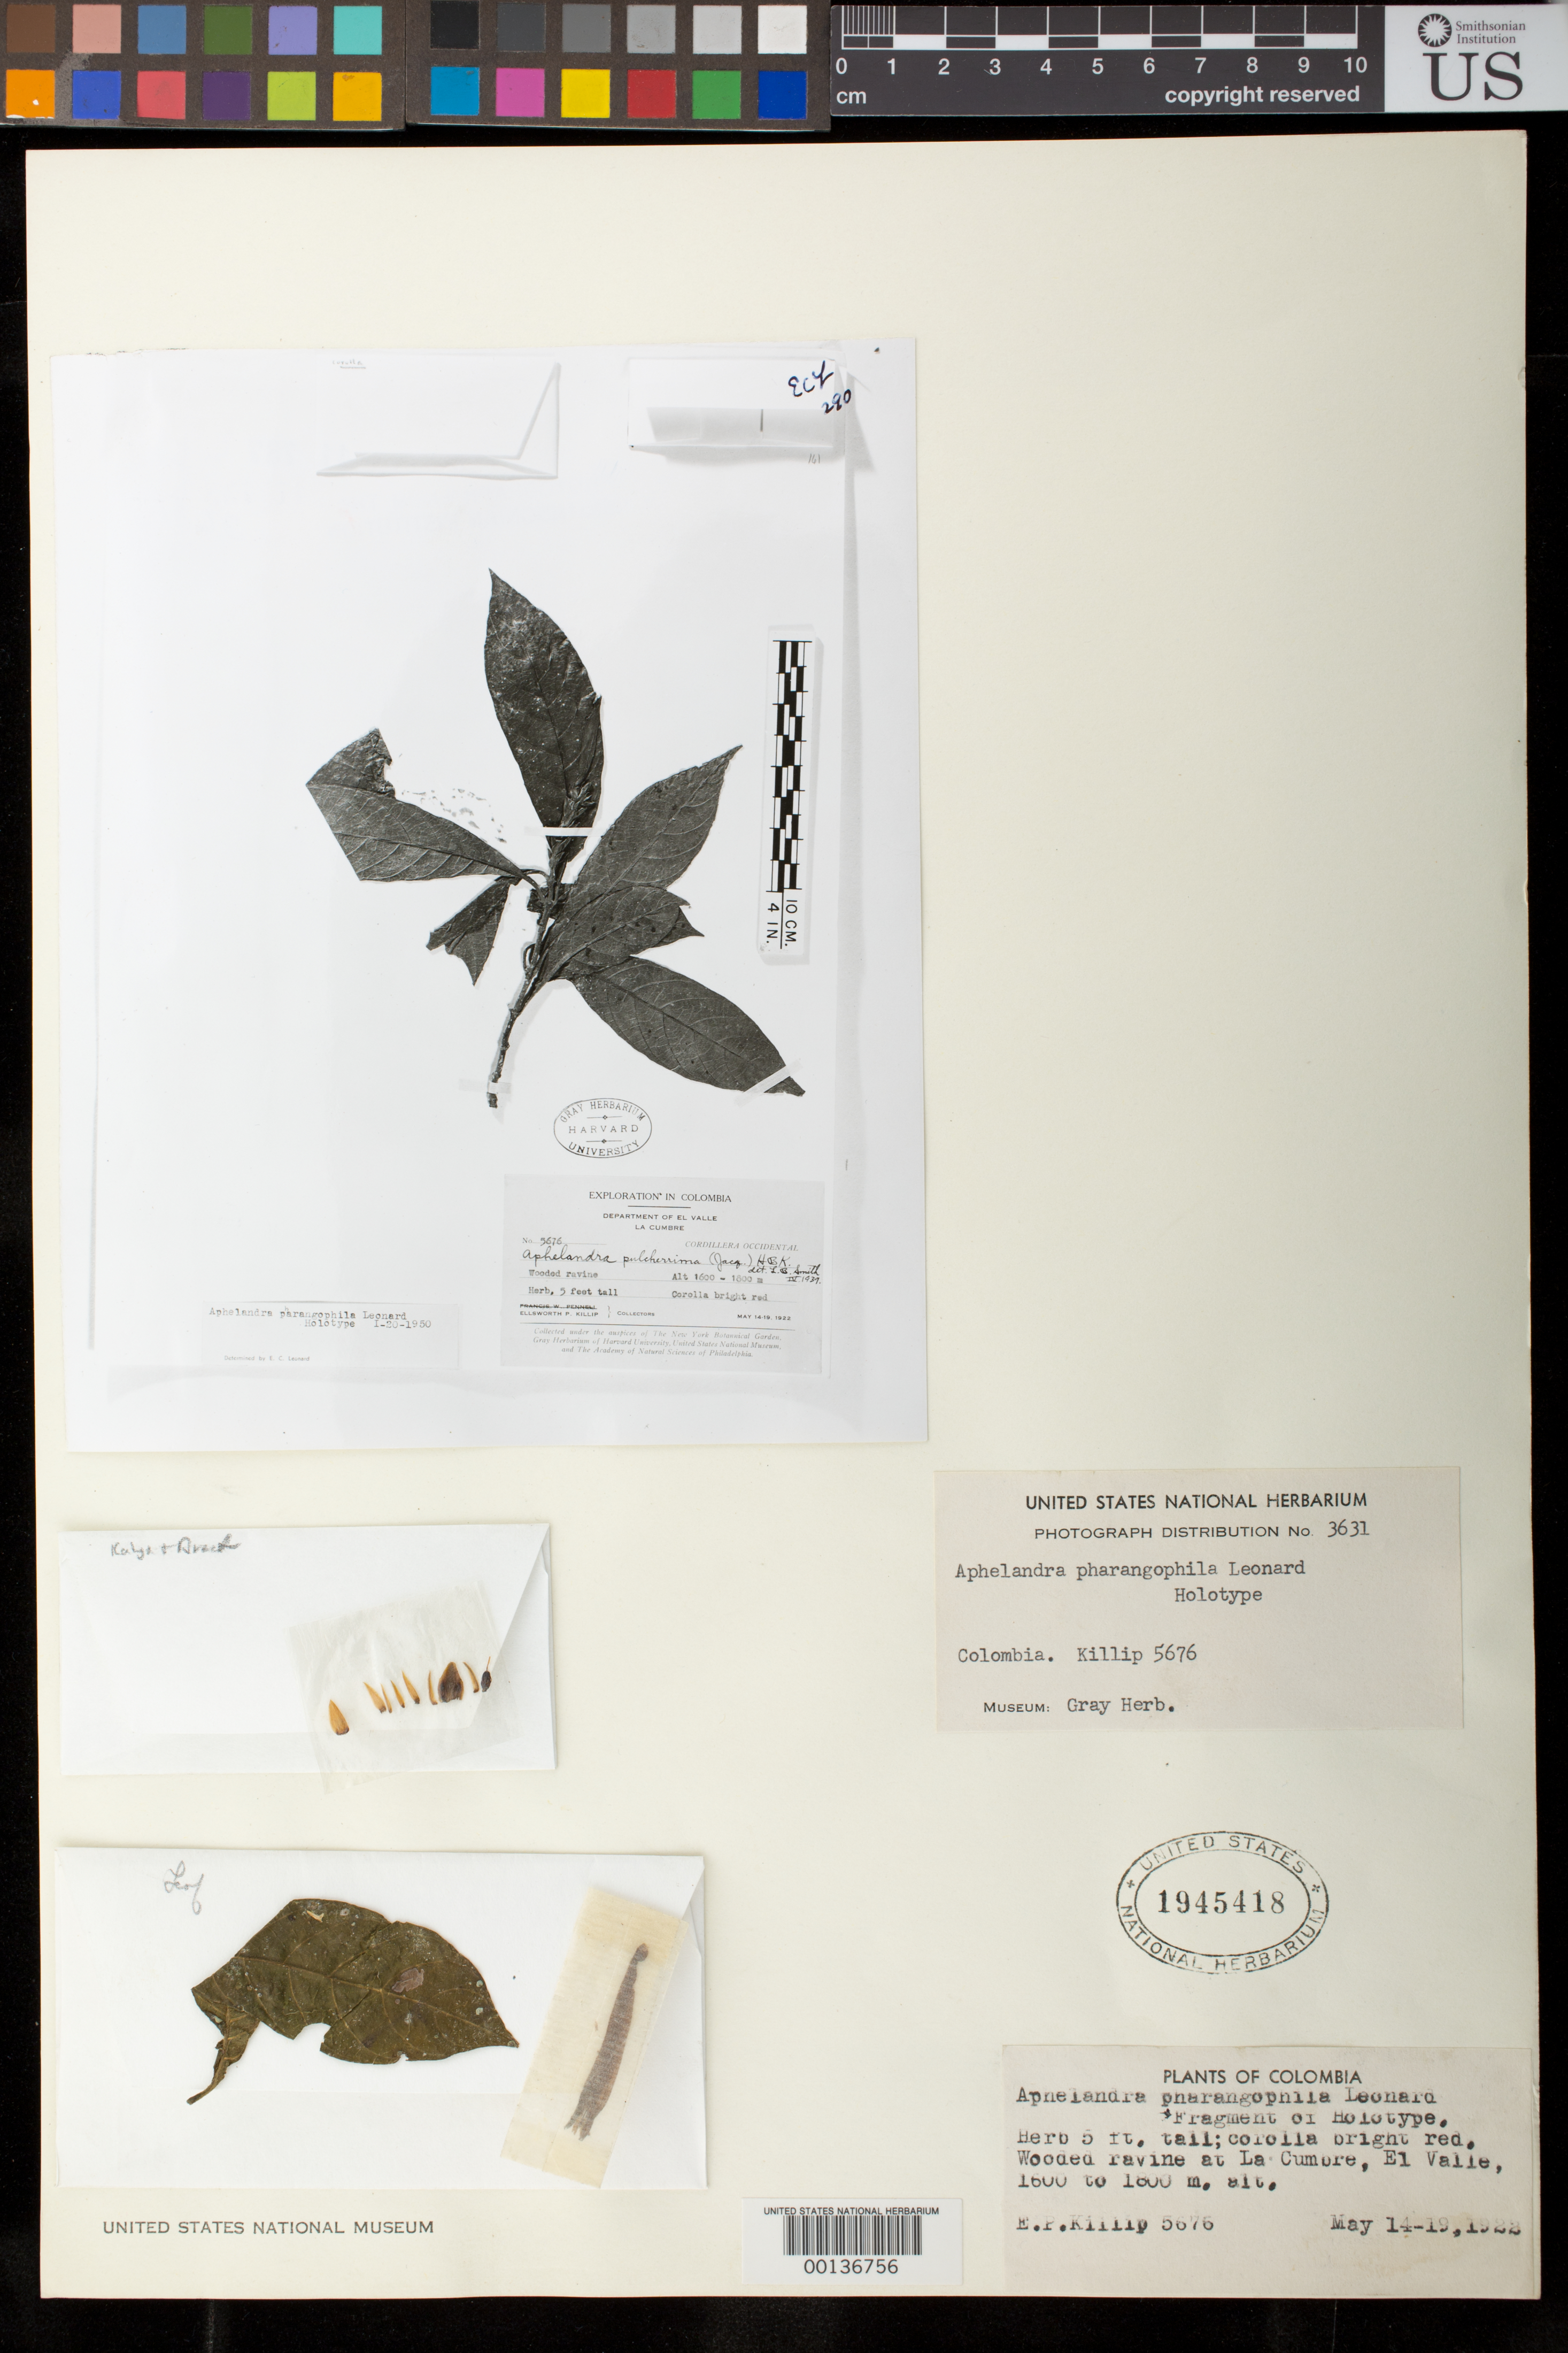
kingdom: Plantae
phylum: Tracheophyta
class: Magnoliopsida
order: Lamiales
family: Acanthaceae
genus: Aphelandra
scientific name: Aphelandra pharangophila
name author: Leonard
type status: Isotype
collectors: E. P. Killip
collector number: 5676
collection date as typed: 14 May 1922 to 19 May 1922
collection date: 1922-05-14/1922-05-19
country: Colombia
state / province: Valle del Cauca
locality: La Cumbre, El Valle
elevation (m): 1600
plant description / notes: Photograph and fragmentary material of type specimen ex herb. Gray (GH/HUH)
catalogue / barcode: US 1945418